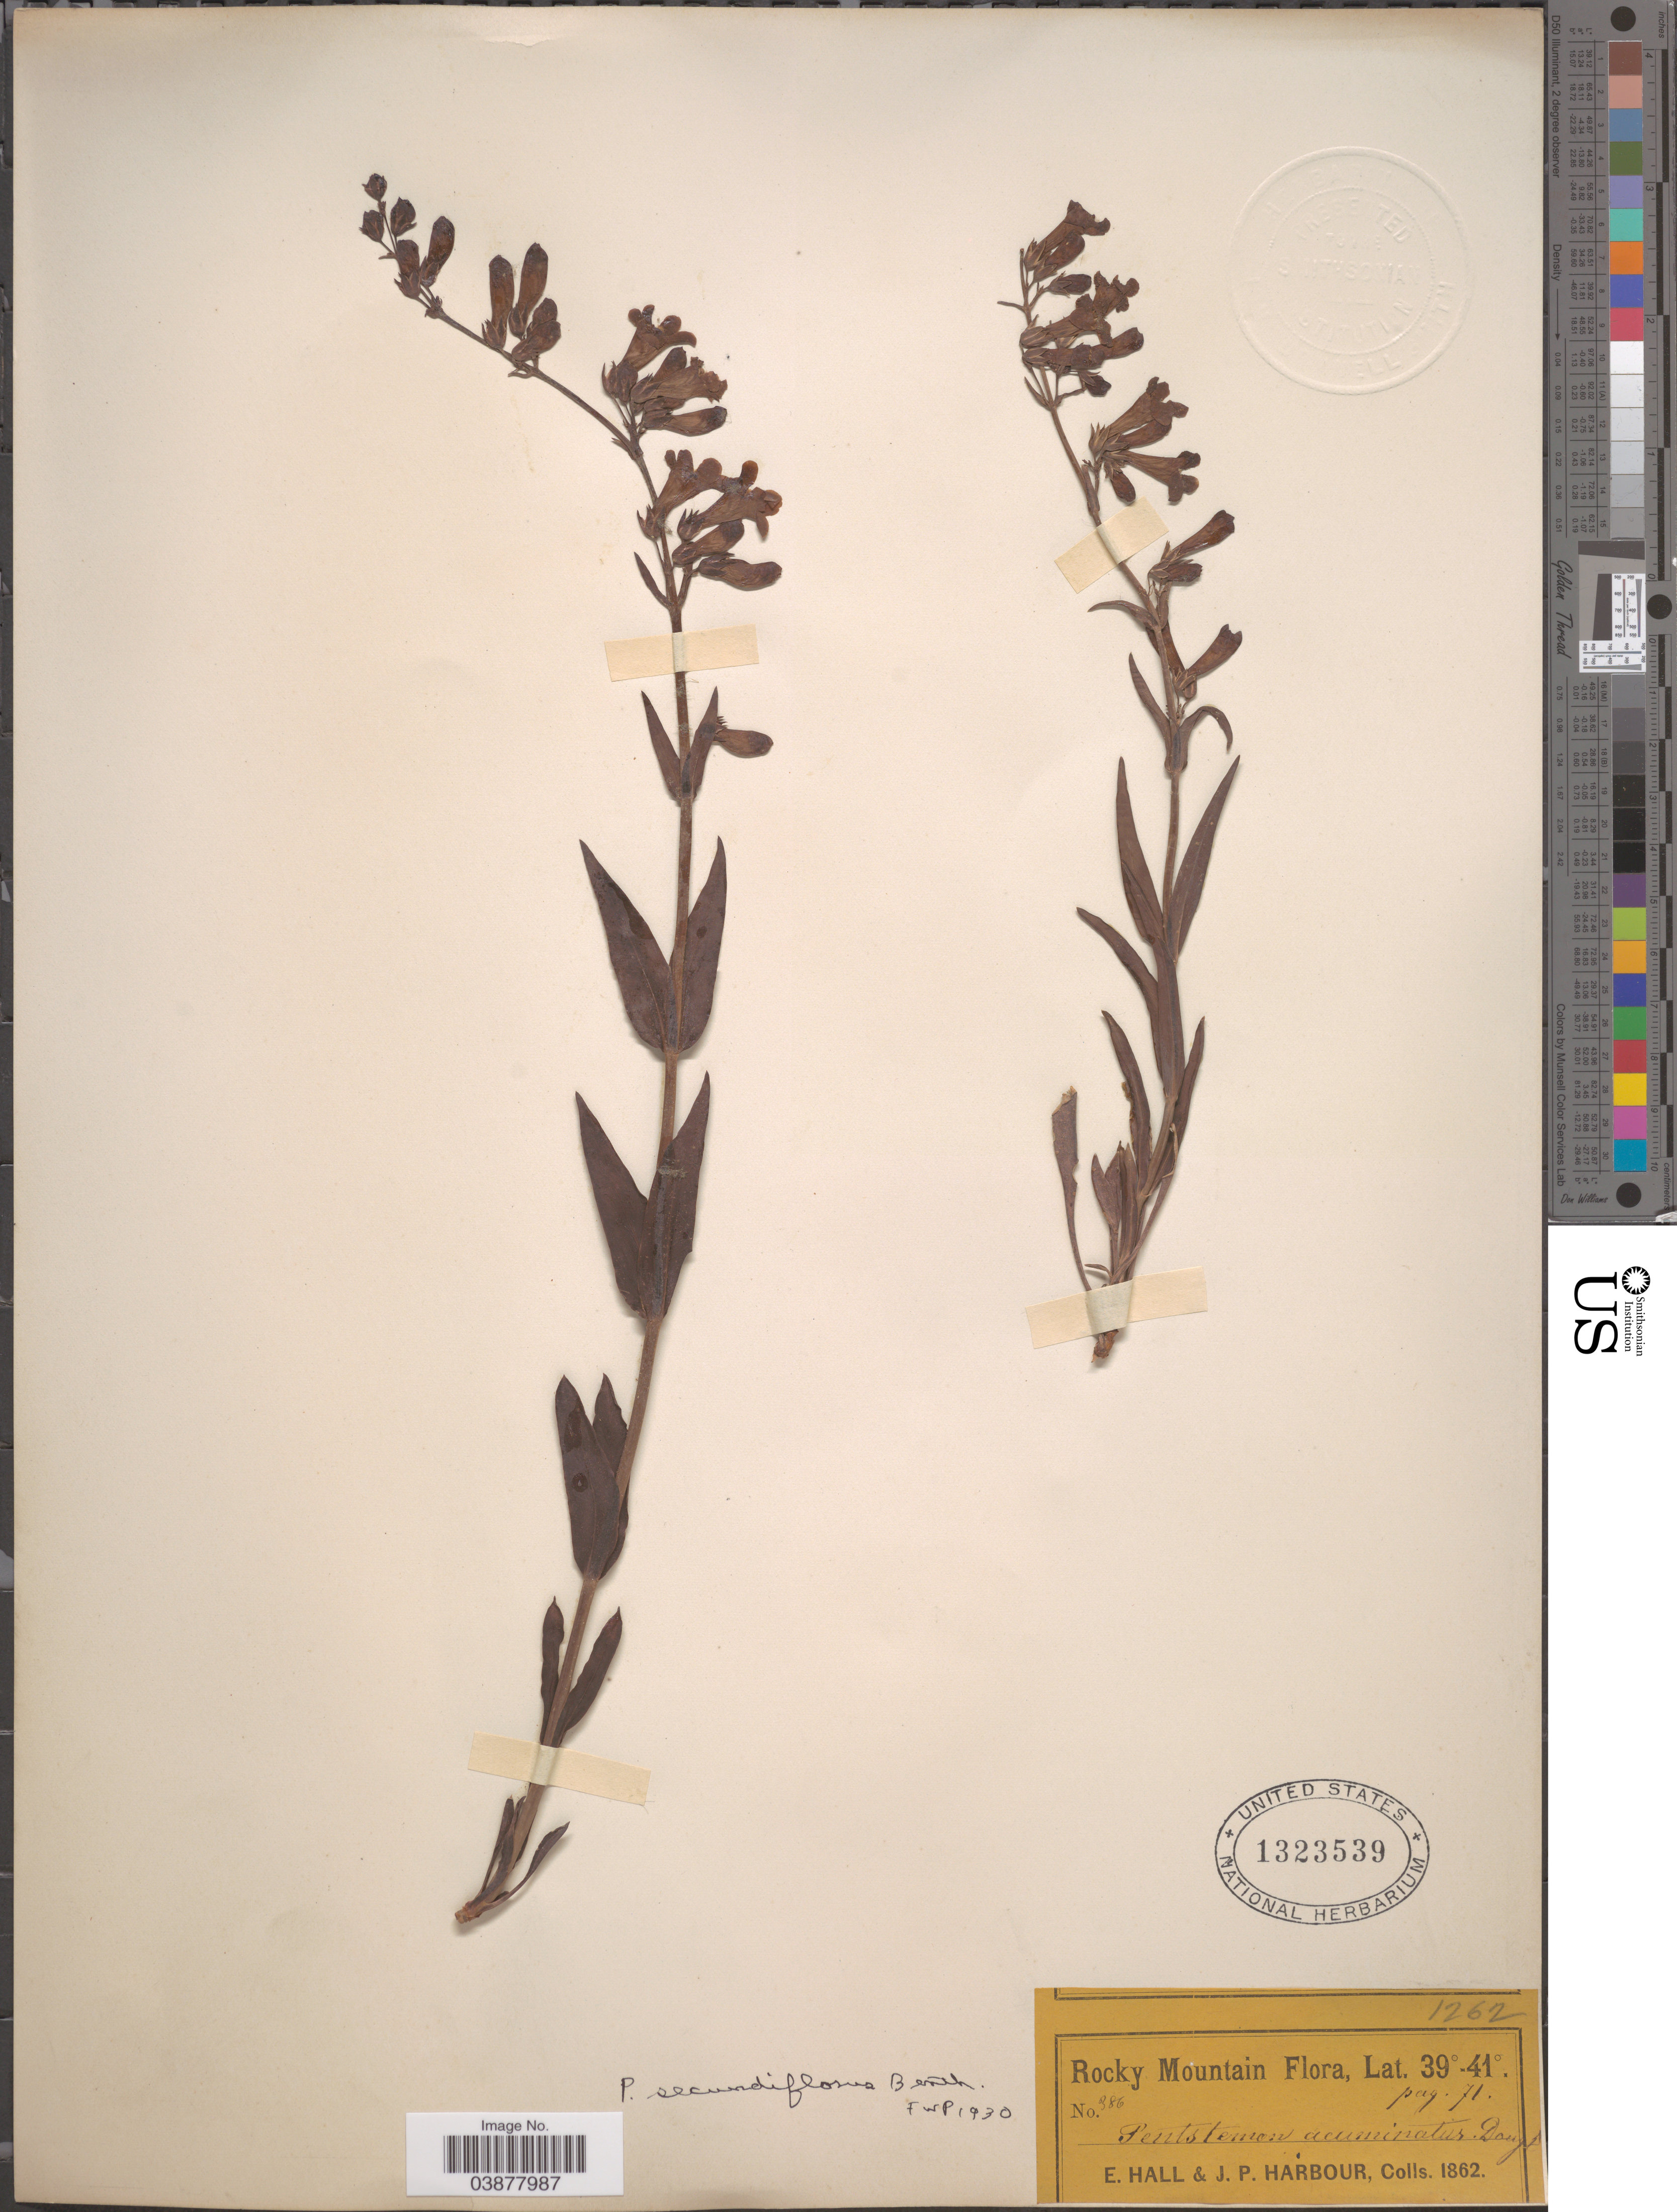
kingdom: Plantae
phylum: Tracheophyta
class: Magnoliopsida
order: Lamiales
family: Plantaginaceae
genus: Penstemon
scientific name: Penstemon secundiflorus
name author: Benth.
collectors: E. Hall & J. Harbour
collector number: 386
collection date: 1862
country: United States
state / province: Colorado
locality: Rocky Mountain.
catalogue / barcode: US 1323539